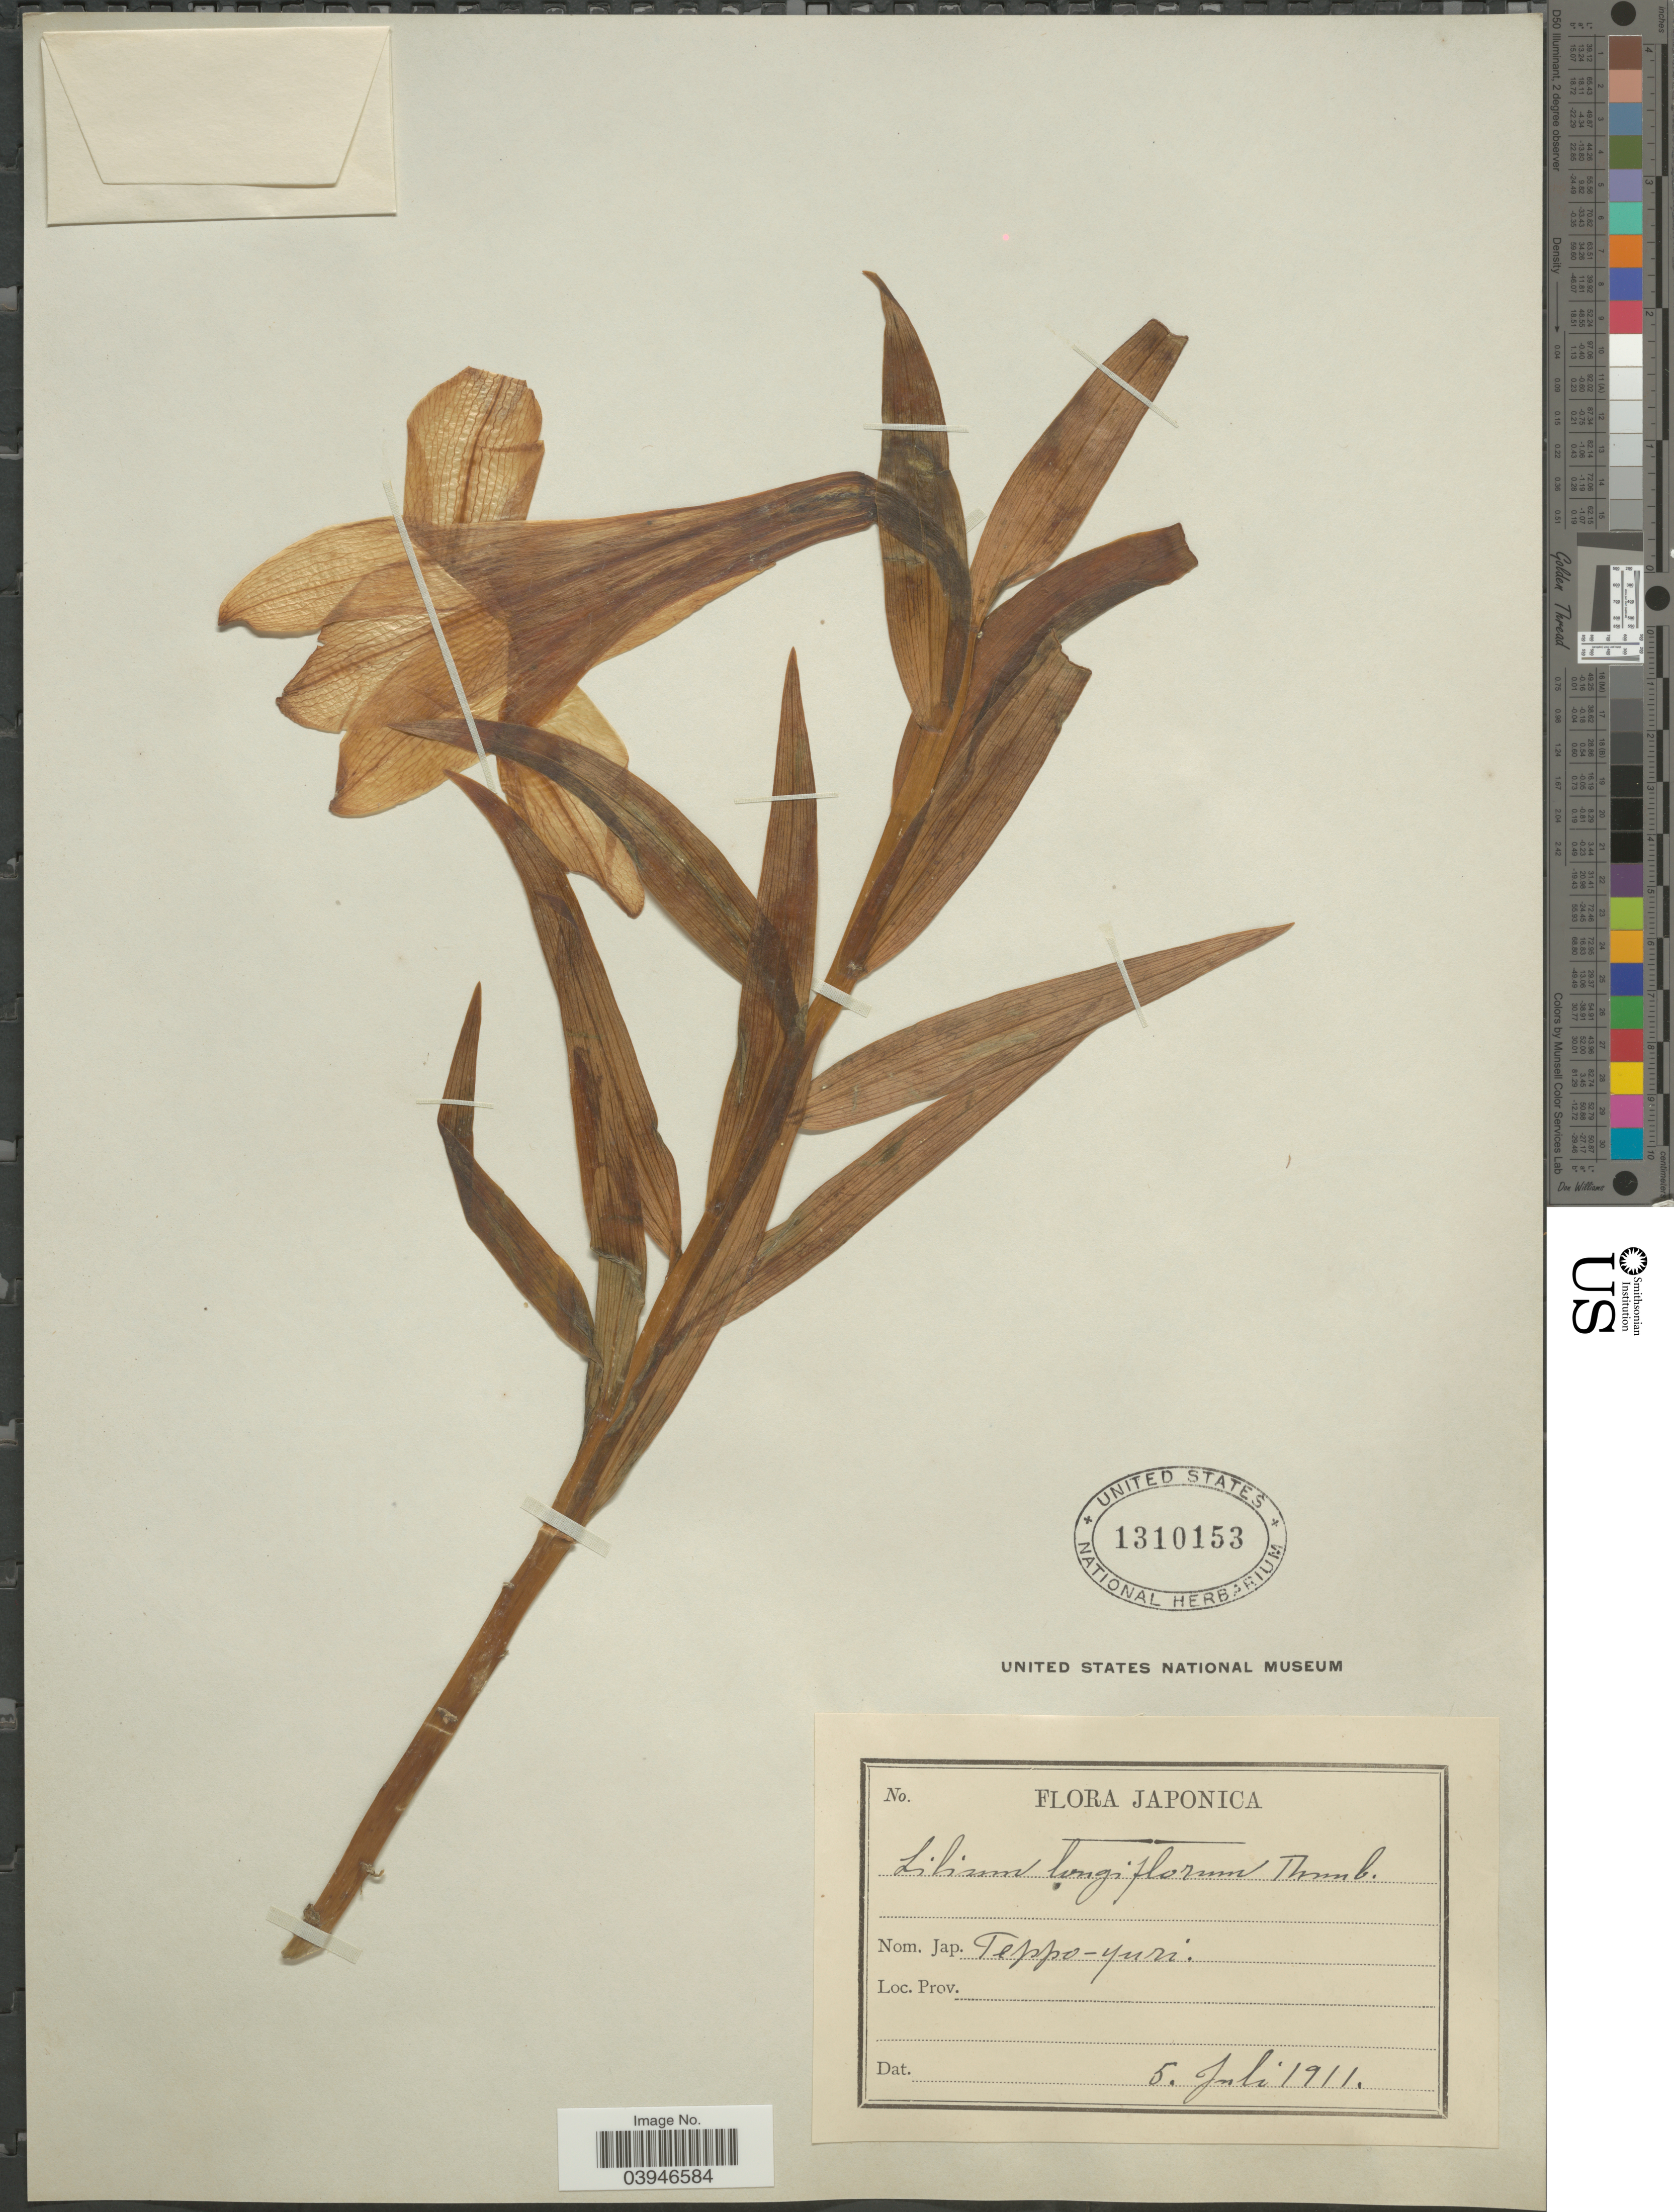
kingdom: Plantae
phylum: Tracheophyta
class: Liliopsida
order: Liliales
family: Liliaceae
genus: Lilium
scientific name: Lilium longiflorum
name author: Thunb.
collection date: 1911-07-05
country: Japan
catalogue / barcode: US 1310153